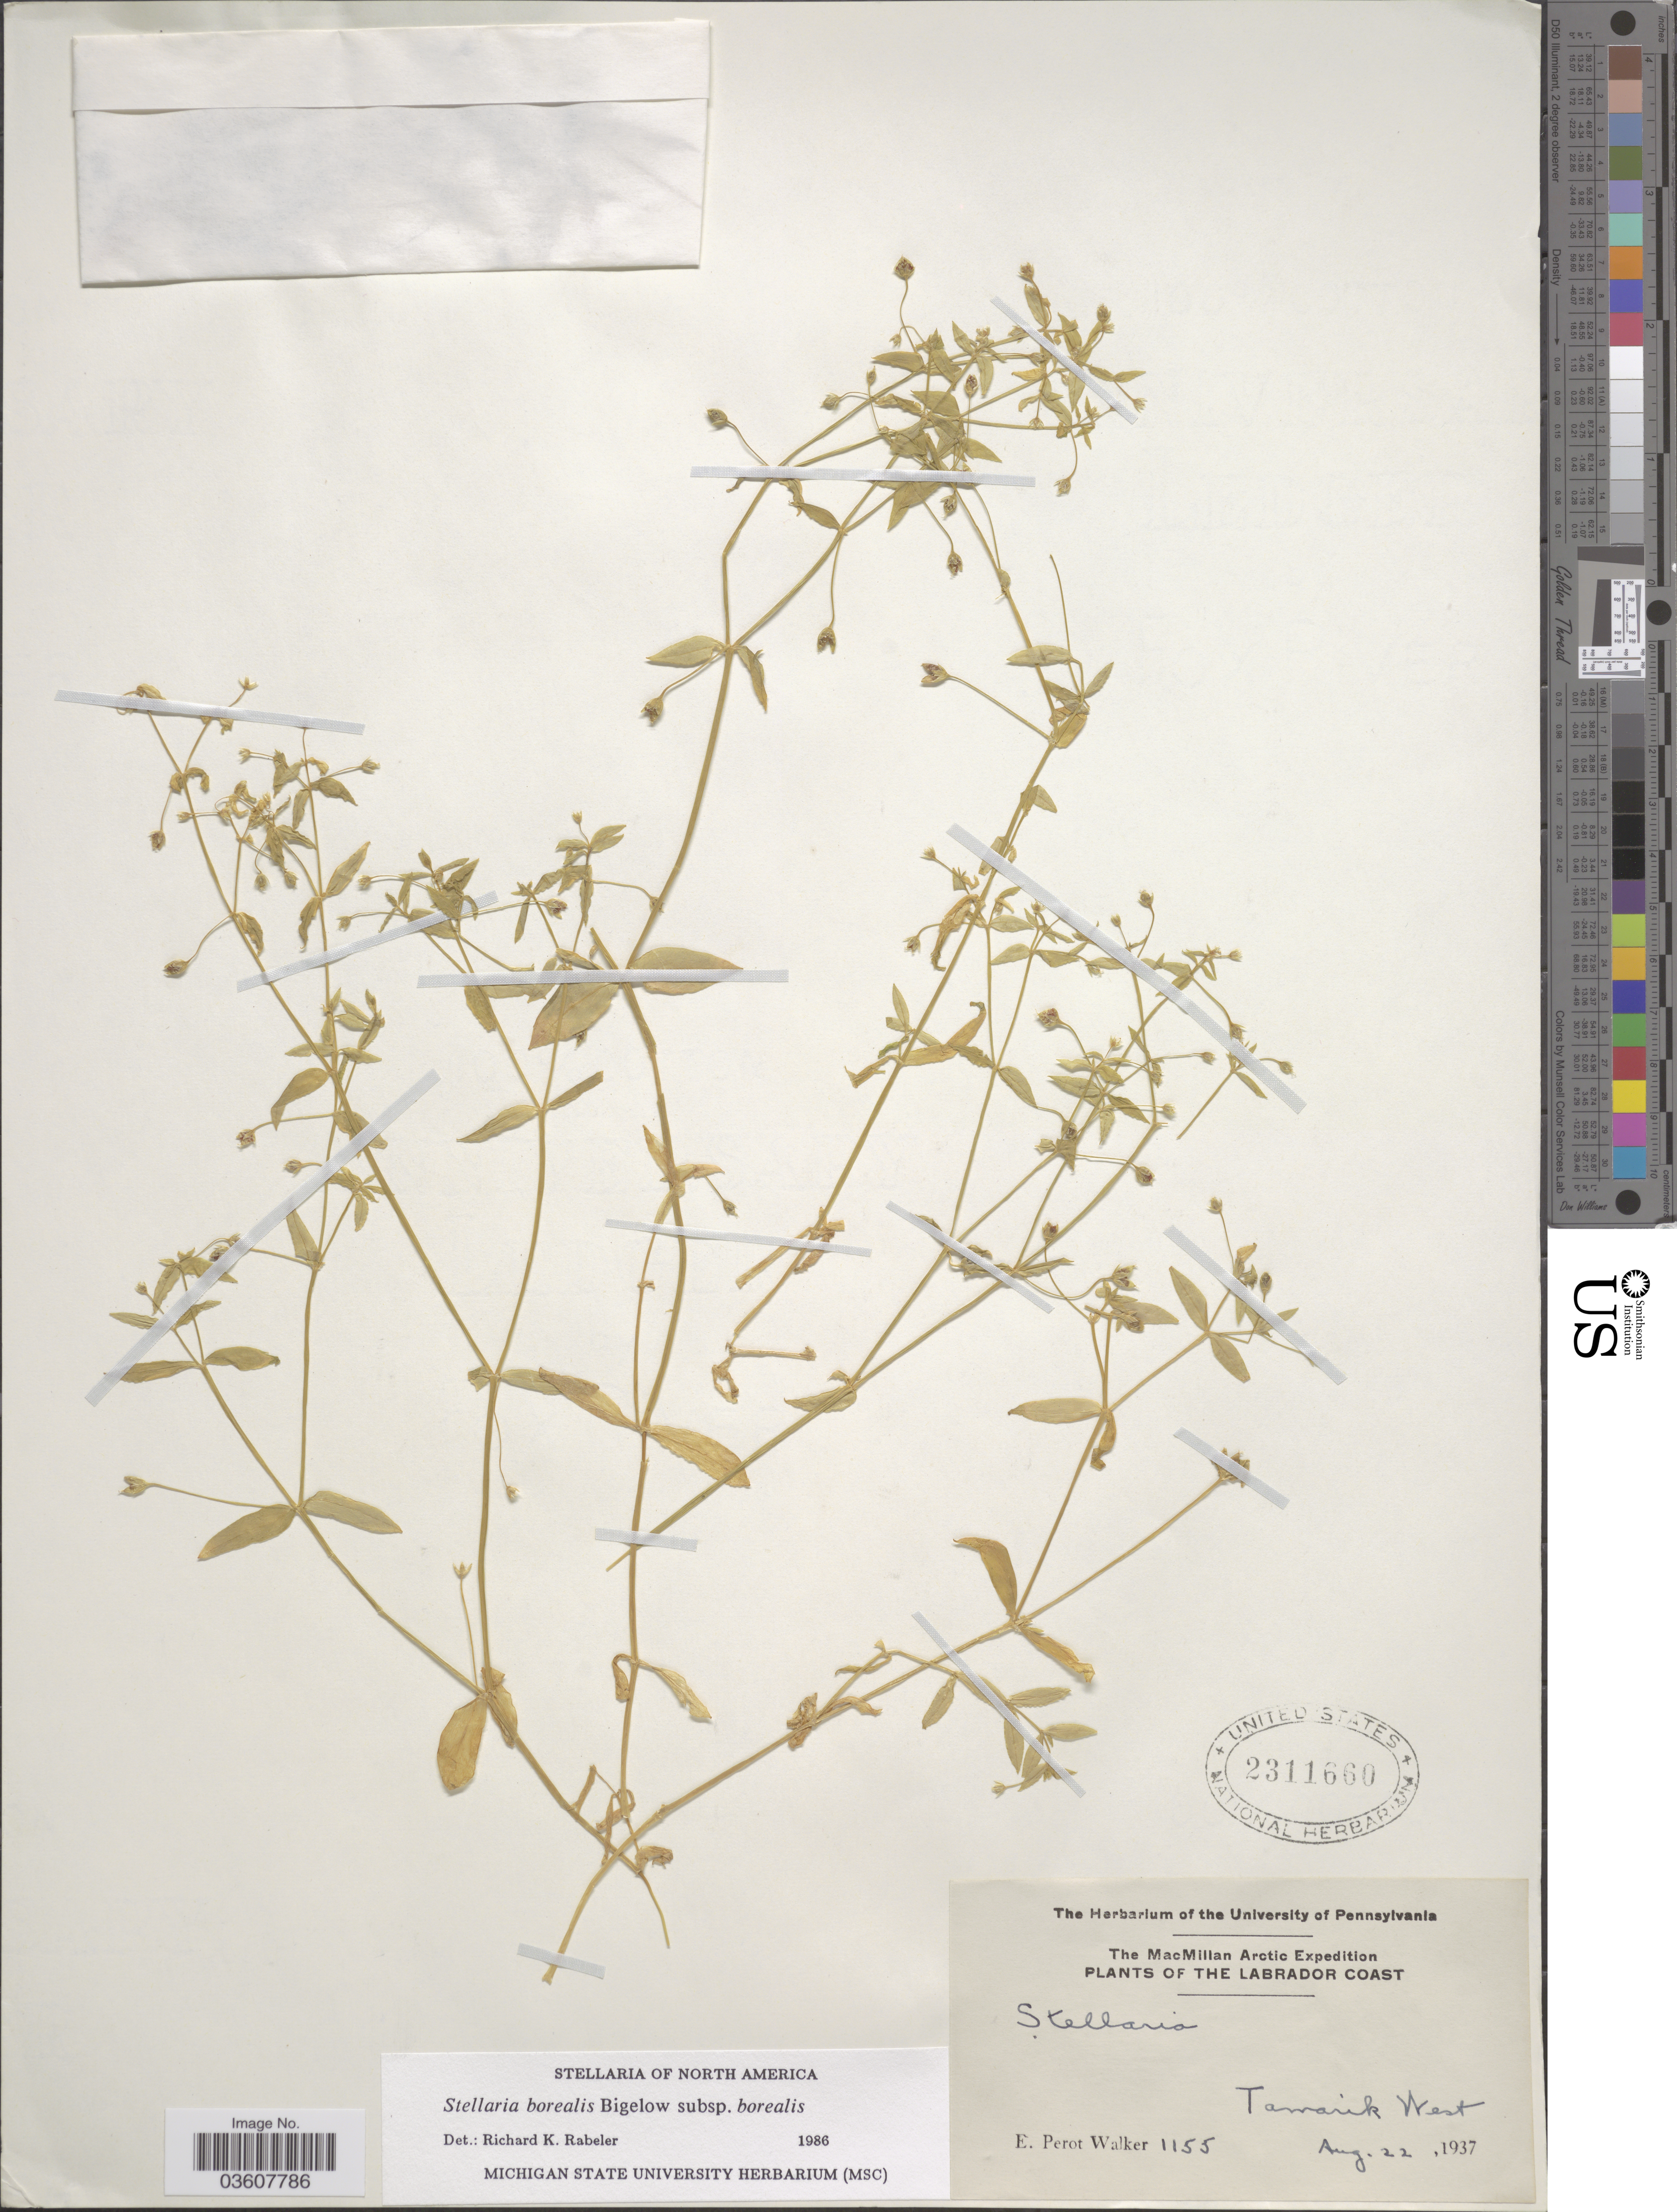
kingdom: Plantae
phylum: Tracheophyta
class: Magnoliopsida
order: Caryophyllales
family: Caryophyllaceae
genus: Stellaria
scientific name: Stellaria borealis subsp. borealis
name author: Bigelow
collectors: E. Walker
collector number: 1155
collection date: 1937-08-22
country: Canada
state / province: Newfoundland and Labrador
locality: The MacMillan Arctic. The Labrador Coast. Tawarik West.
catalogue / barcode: US 2311660